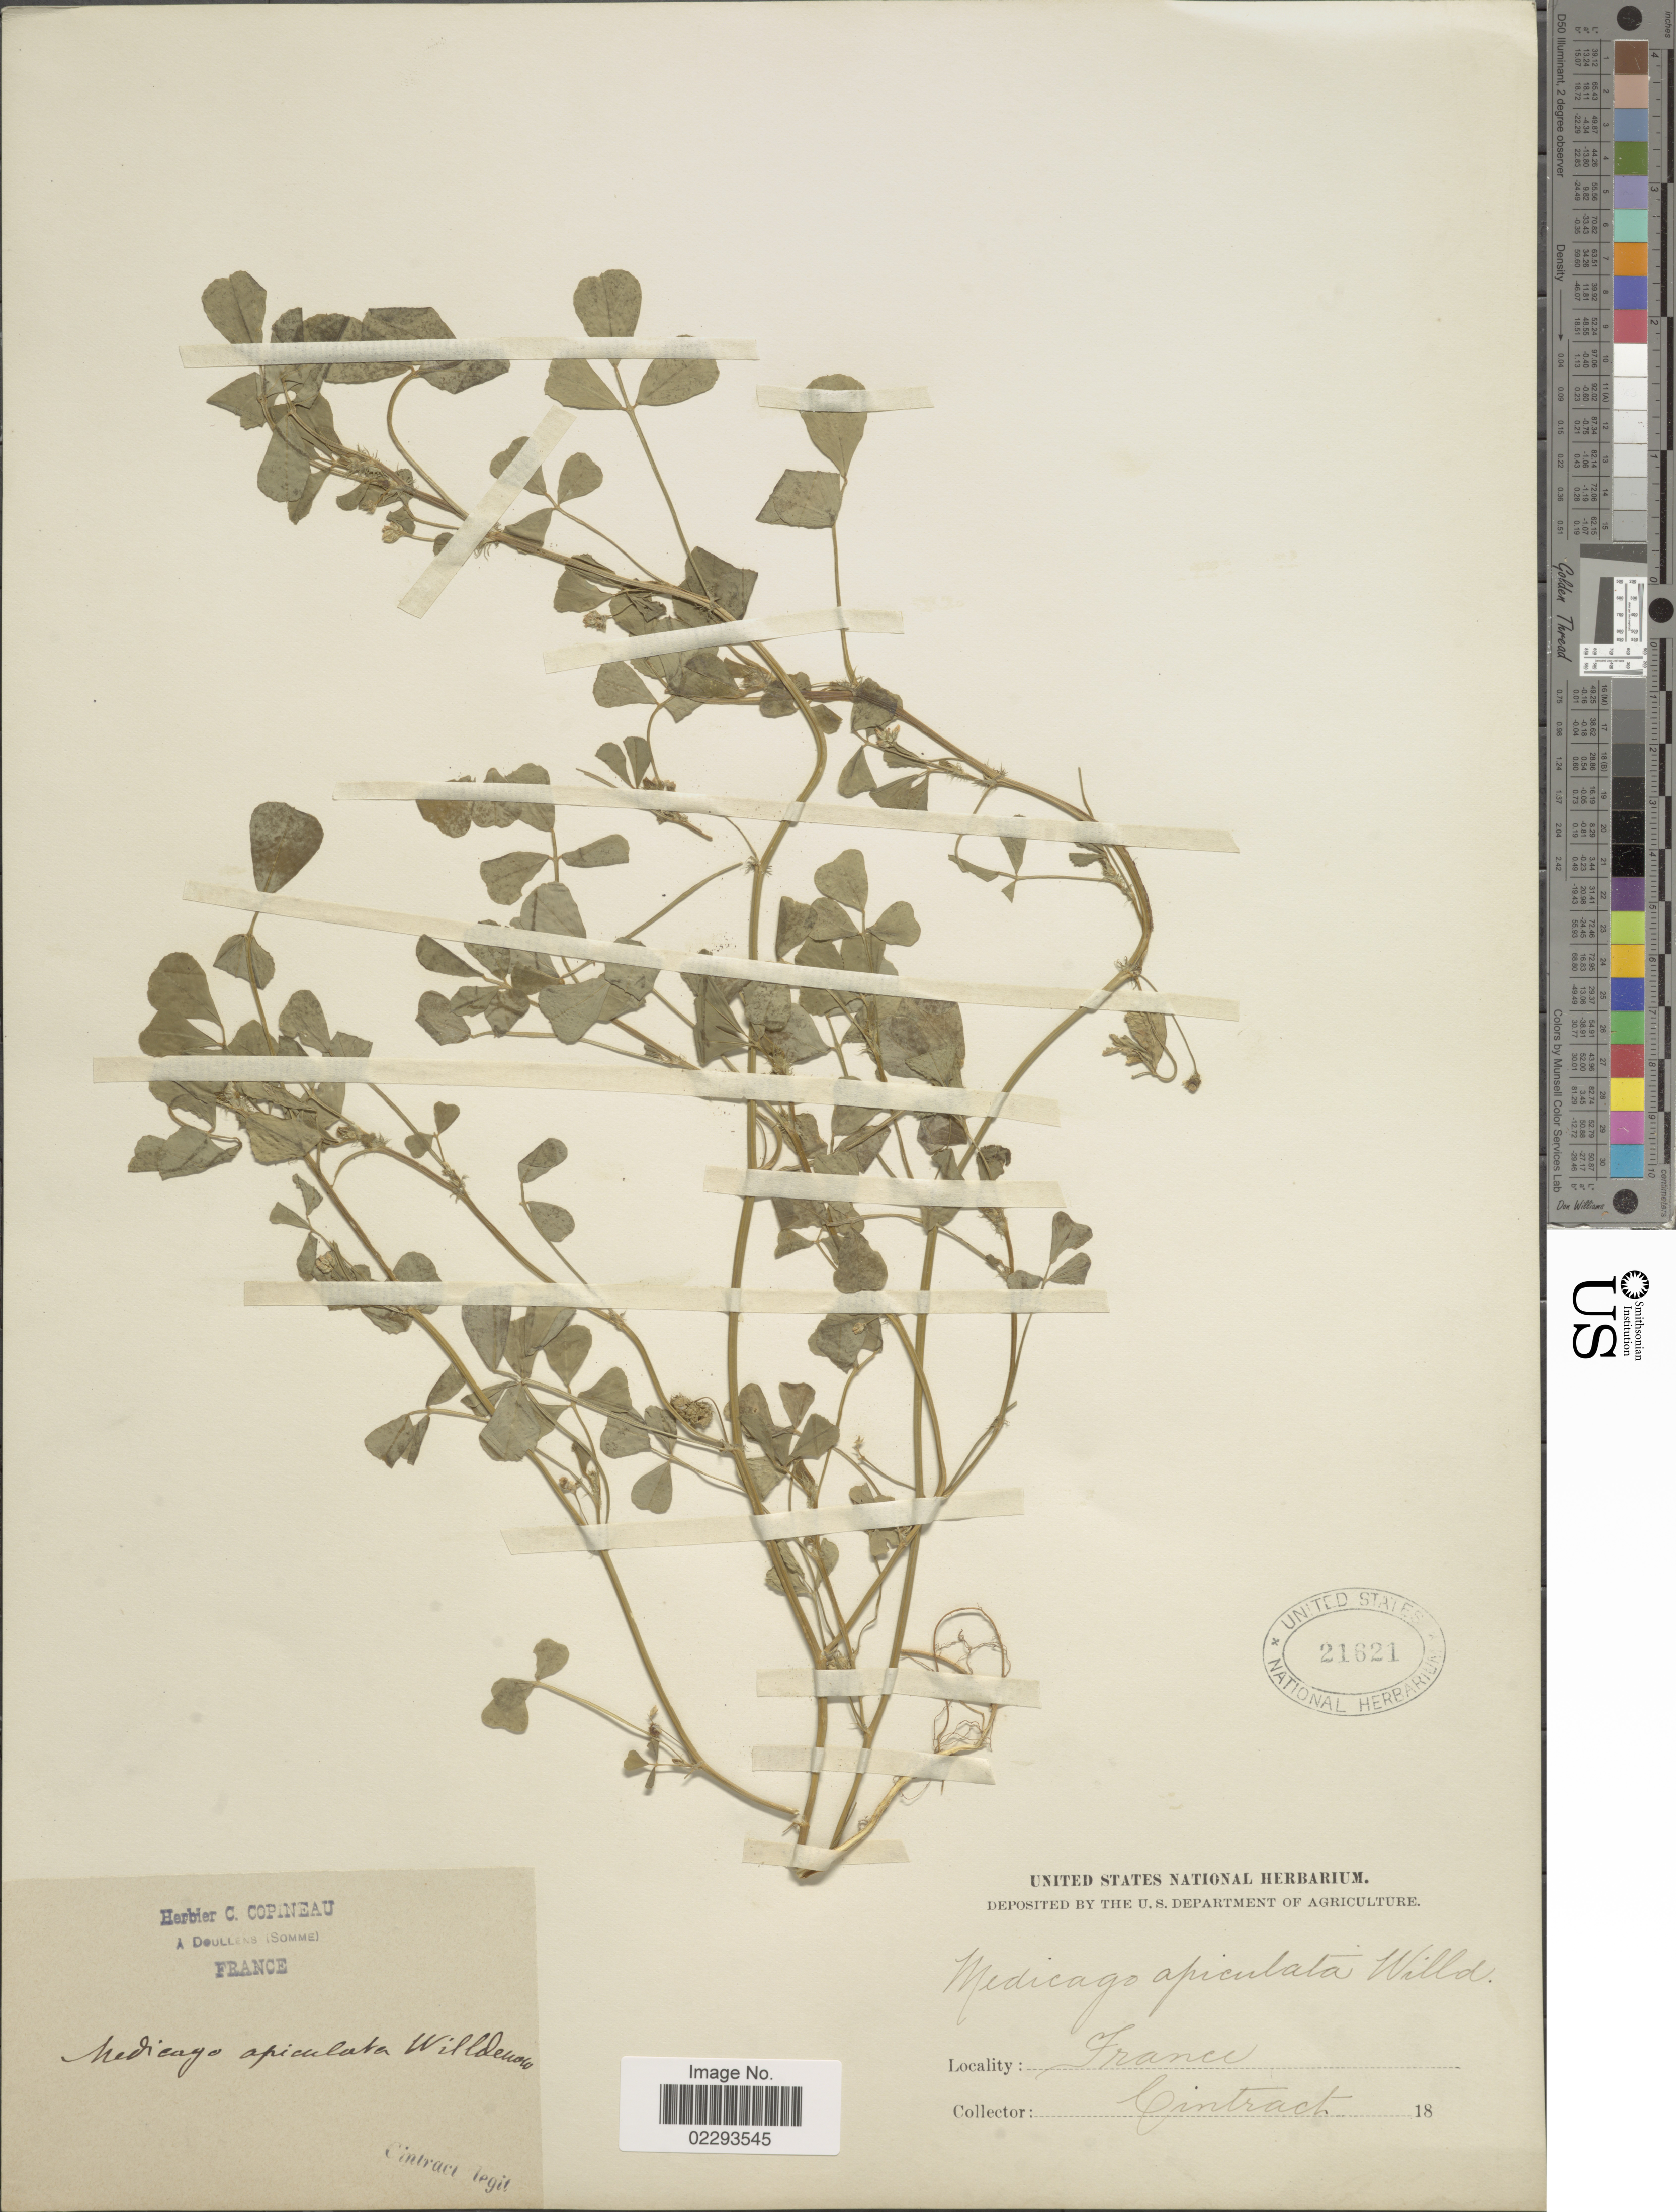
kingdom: Plantae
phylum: Tracheophyta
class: Magnoliopsida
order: Fabales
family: Fabaceae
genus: Medicago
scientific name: Medicago denticulata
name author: Willd.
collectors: Cintract, --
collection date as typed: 18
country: France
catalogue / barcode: US 21621